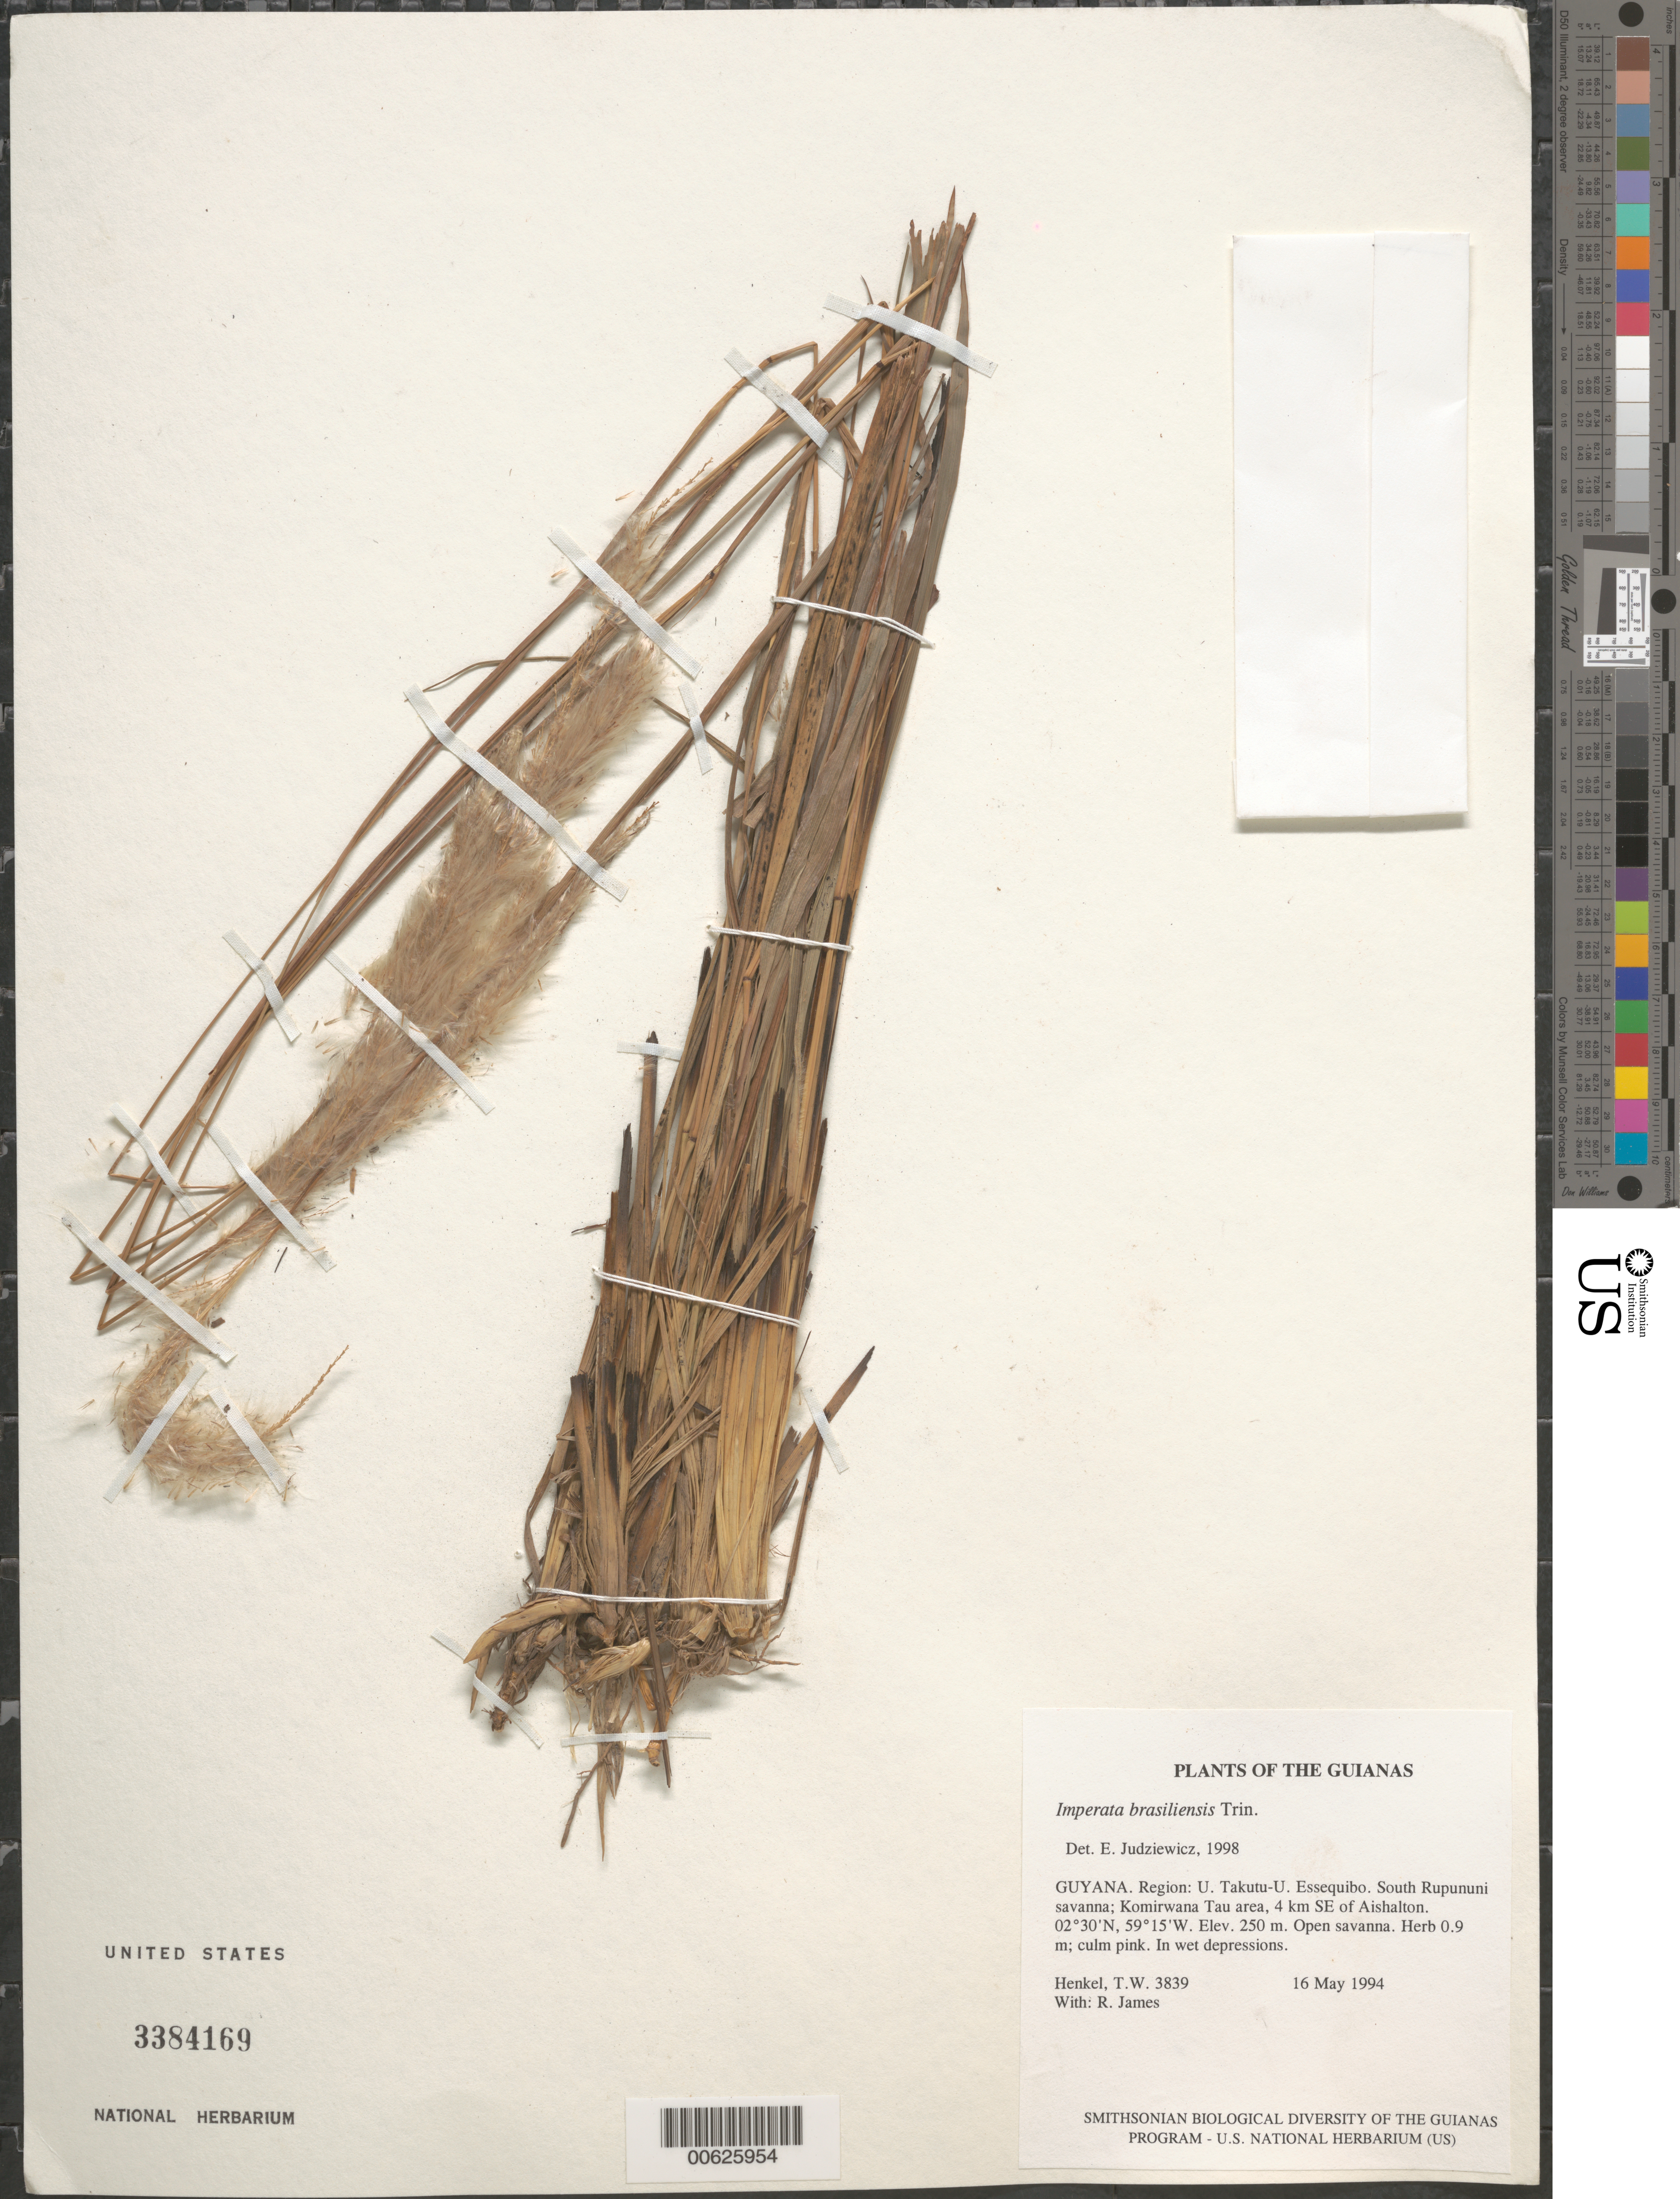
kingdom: Plantae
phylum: Tracheophyta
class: Liliopsida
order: Poales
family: Poaceae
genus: Imperata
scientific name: Imperata brasiliensis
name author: Trin.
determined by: Judziewicz, E. J.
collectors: T. Henkel & R. James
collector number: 3839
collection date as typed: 16 May 1994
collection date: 1994-05-16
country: Guyana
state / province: U. Takutu-U. Essequibo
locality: South Rupununi savanna; Komirwana Tau area, 4 km SE of Aishalton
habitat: Open savanna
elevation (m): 250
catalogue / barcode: US 3384169